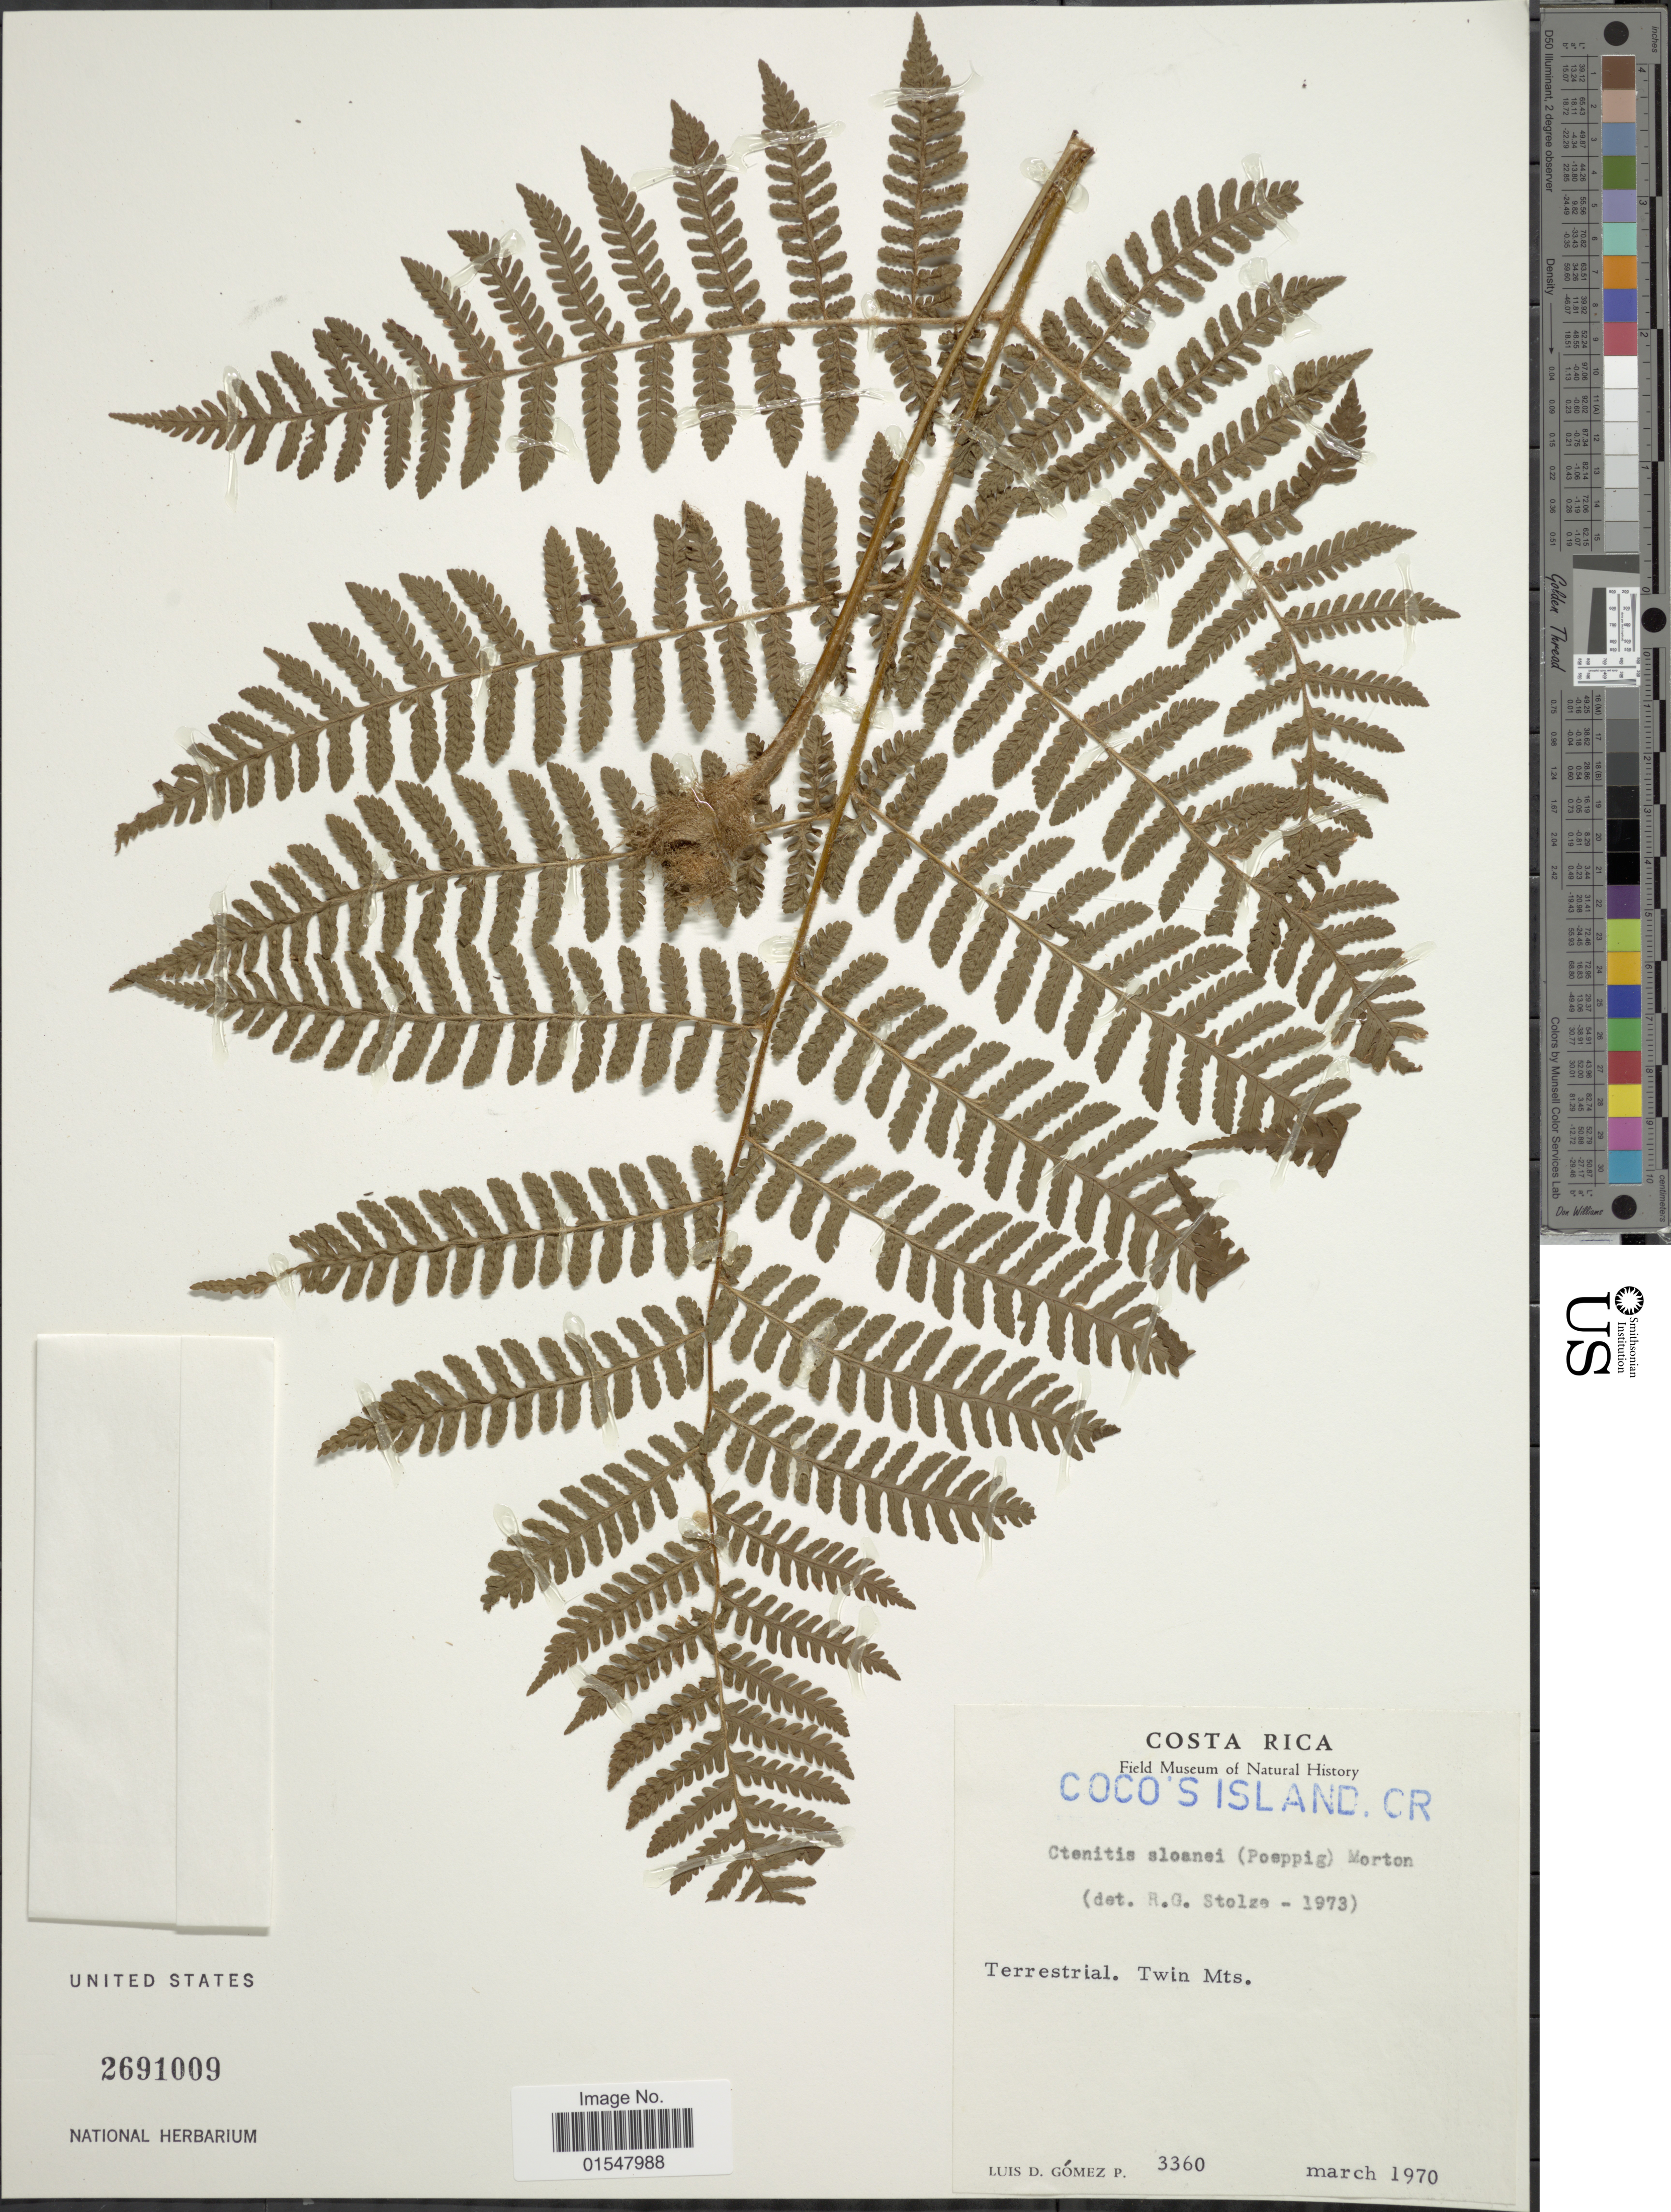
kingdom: Plantae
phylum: Tracheophyta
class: Polypodiopsida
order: Polypodiales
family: Dryopteridaceae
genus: Ctenitis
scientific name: Ctenitis sloanei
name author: (Poepp. ex Spreng.) C.V. Morton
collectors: L. D. Gómez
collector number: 3360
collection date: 1970-03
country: Costa Rica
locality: Cocos Island. CR.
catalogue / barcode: US 2691009